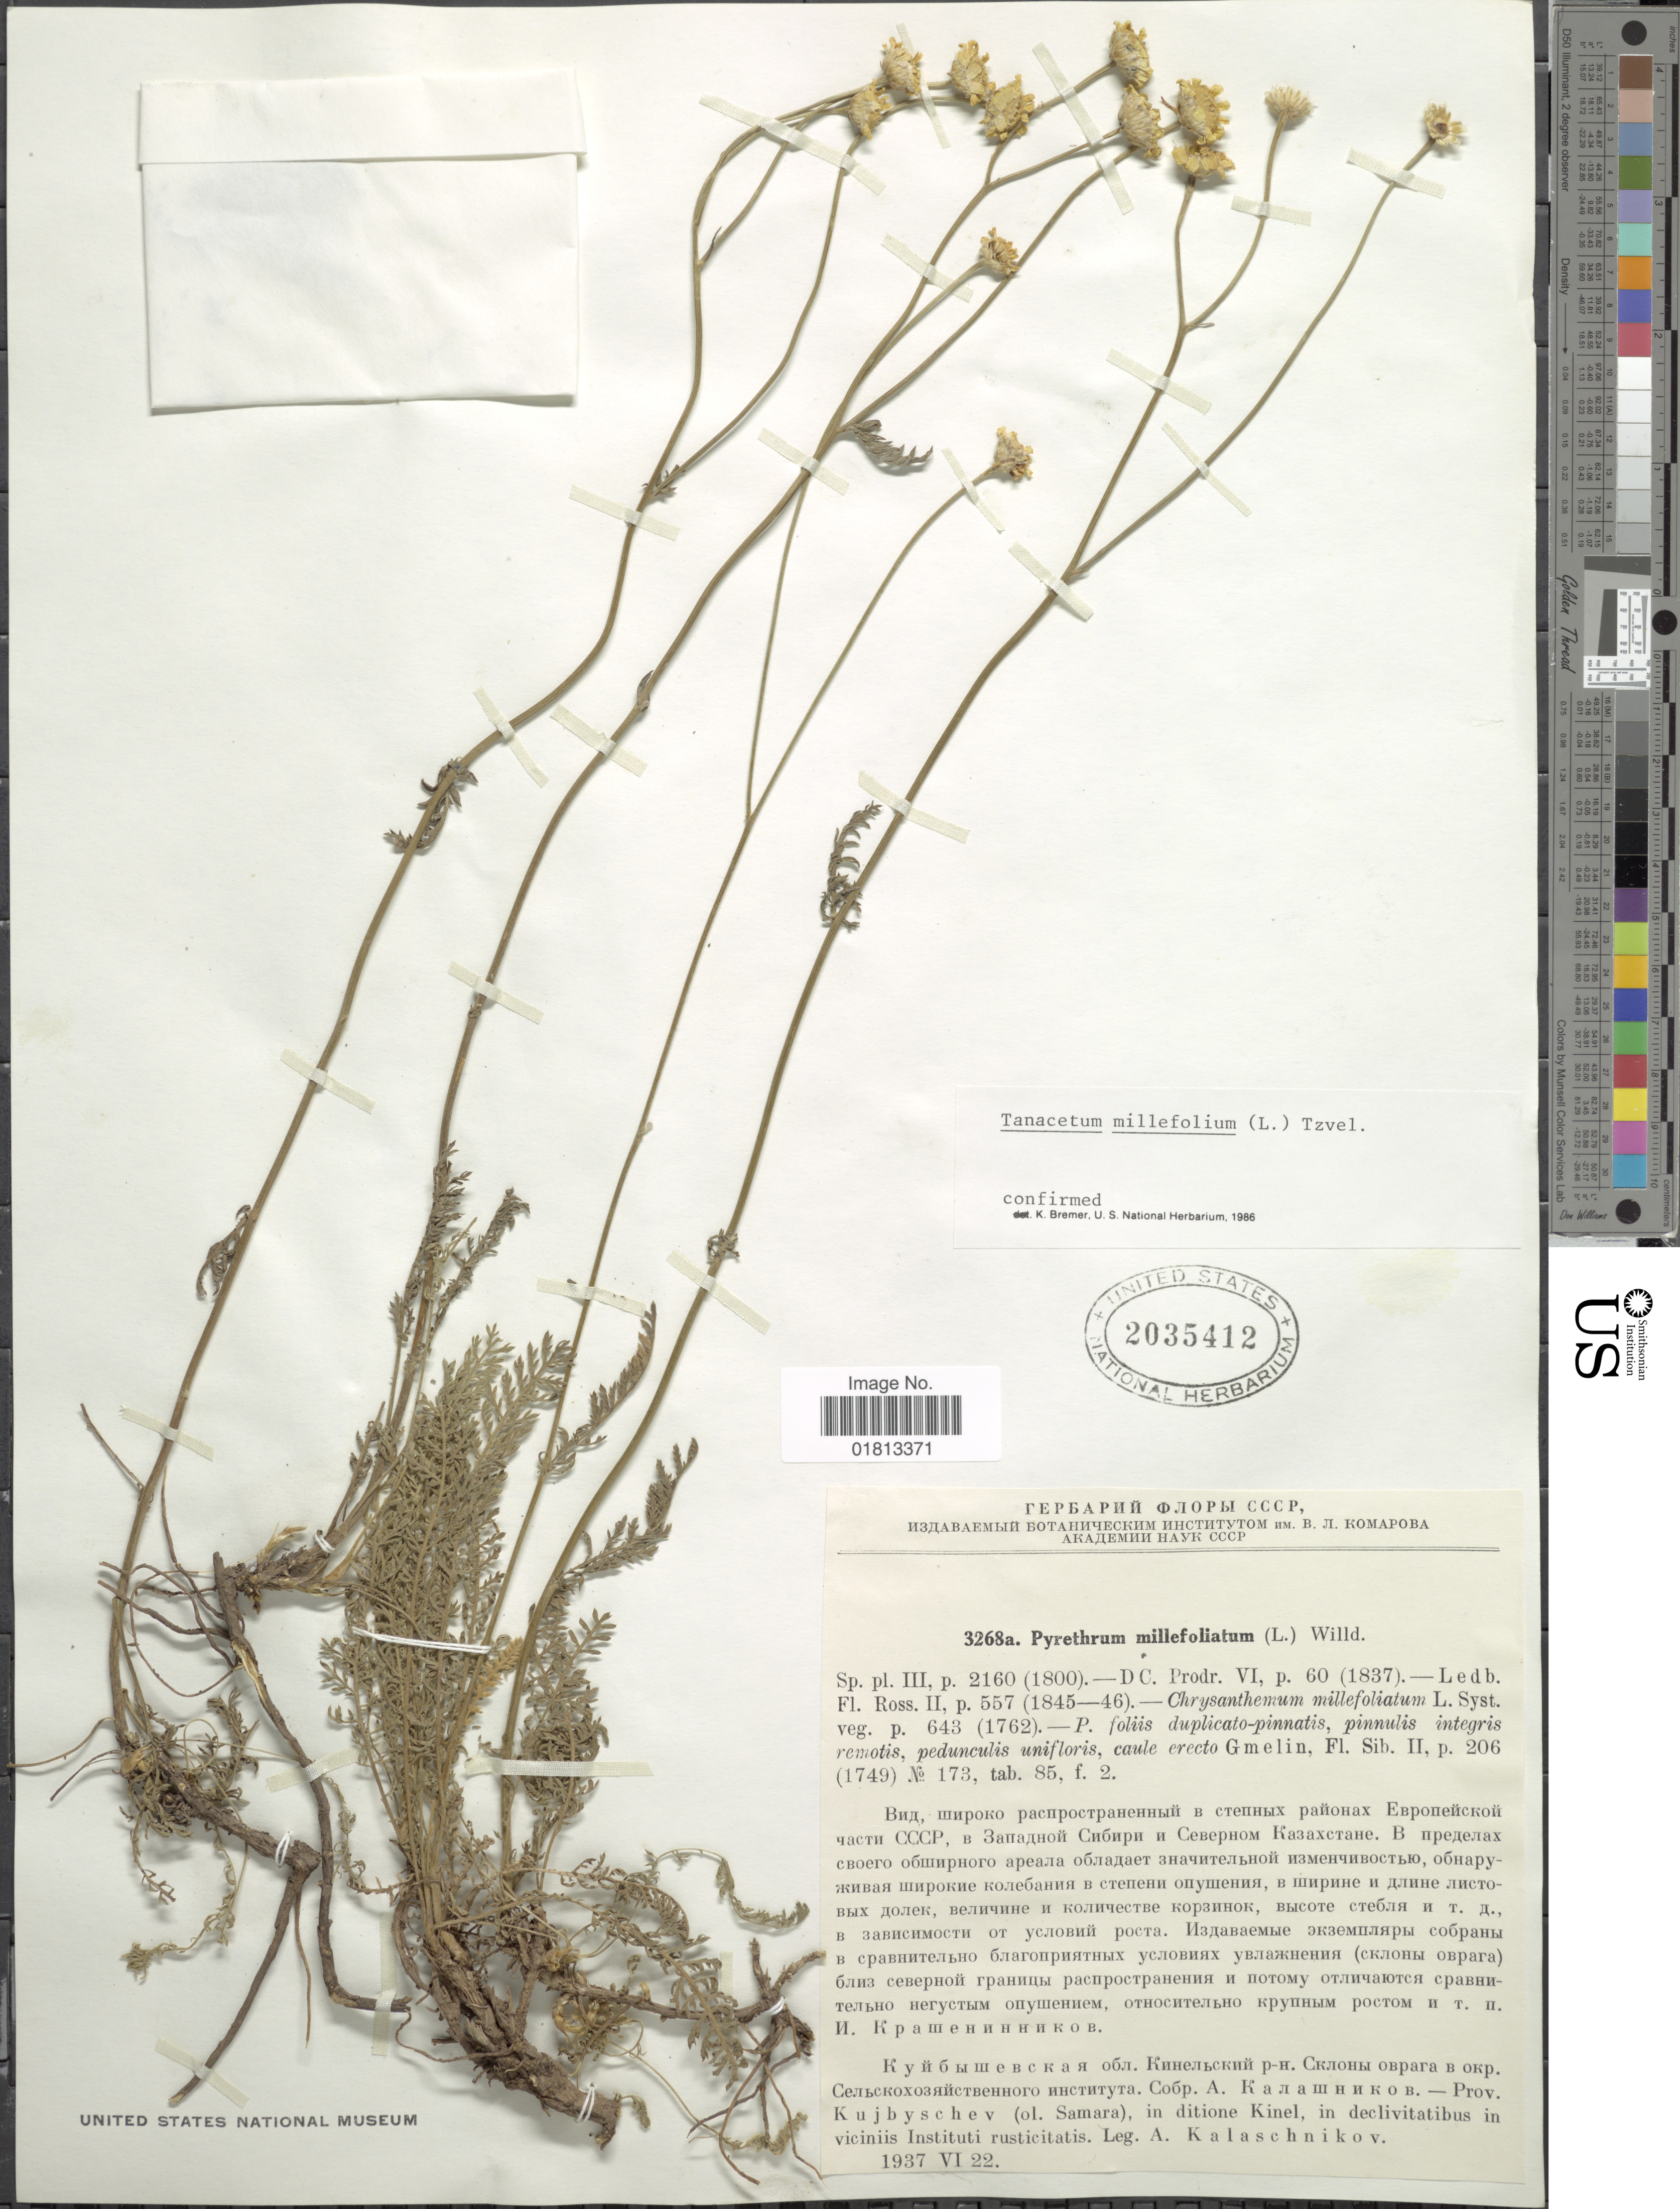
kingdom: Plantae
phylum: Tracheophyta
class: Magnoliopsida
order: Asterales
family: Asteraceae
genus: Tanacetum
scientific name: Tanacetum millefolium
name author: (L.) Tzvelev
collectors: A. Kalaschnikov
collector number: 3268a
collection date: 1937-06-22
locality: Kujbyschev (ol. Samara), in ditione Kinel, in declivitatibus in viciniis Instituti rusticitatis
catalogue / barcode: US 2035412